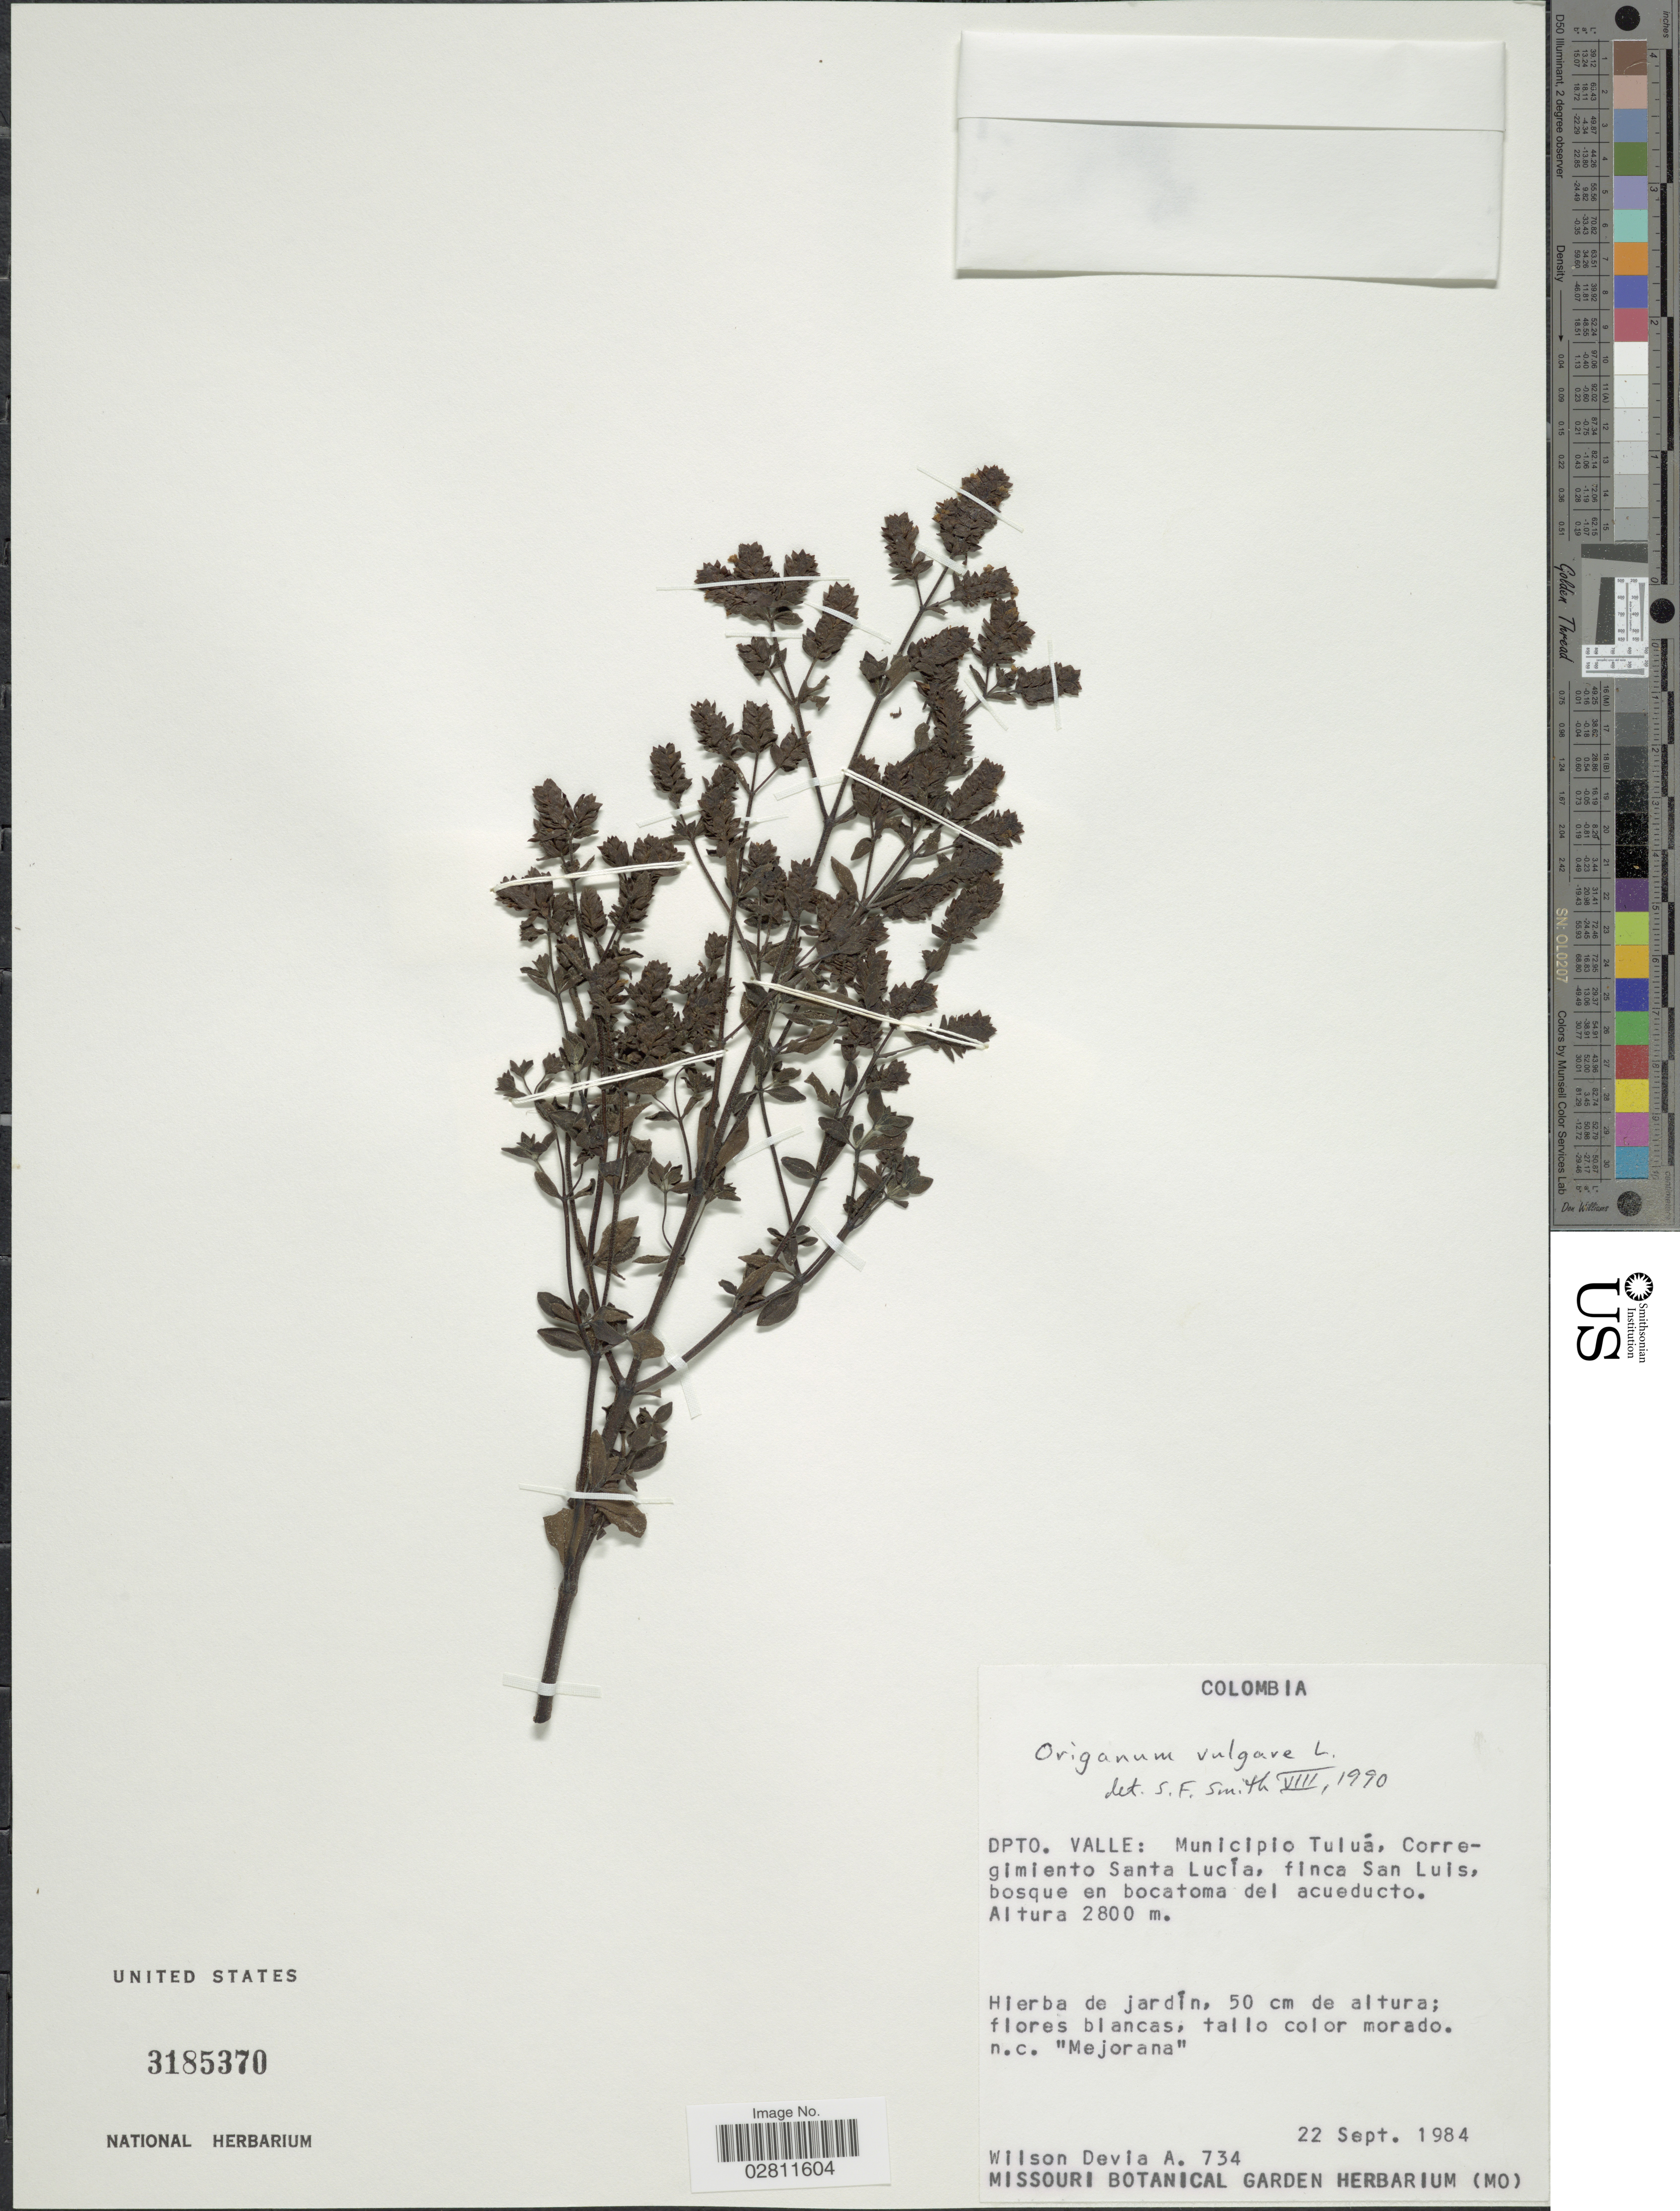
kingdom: Plantae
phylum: Tracheophyta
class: Magnoliopsida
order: Lamiales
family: Lamiaceae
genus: Origanum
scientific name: Origanum vulgare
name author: L.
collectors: W. Devia A.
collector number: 734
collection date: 1984-09-22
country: Colombia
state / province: Valle del Cauca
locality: Dpto. Valle: Municipio Tuluá, Corregimiento Santa Lucía, finca San Luis.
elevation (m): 2800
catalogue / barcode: US 3185370